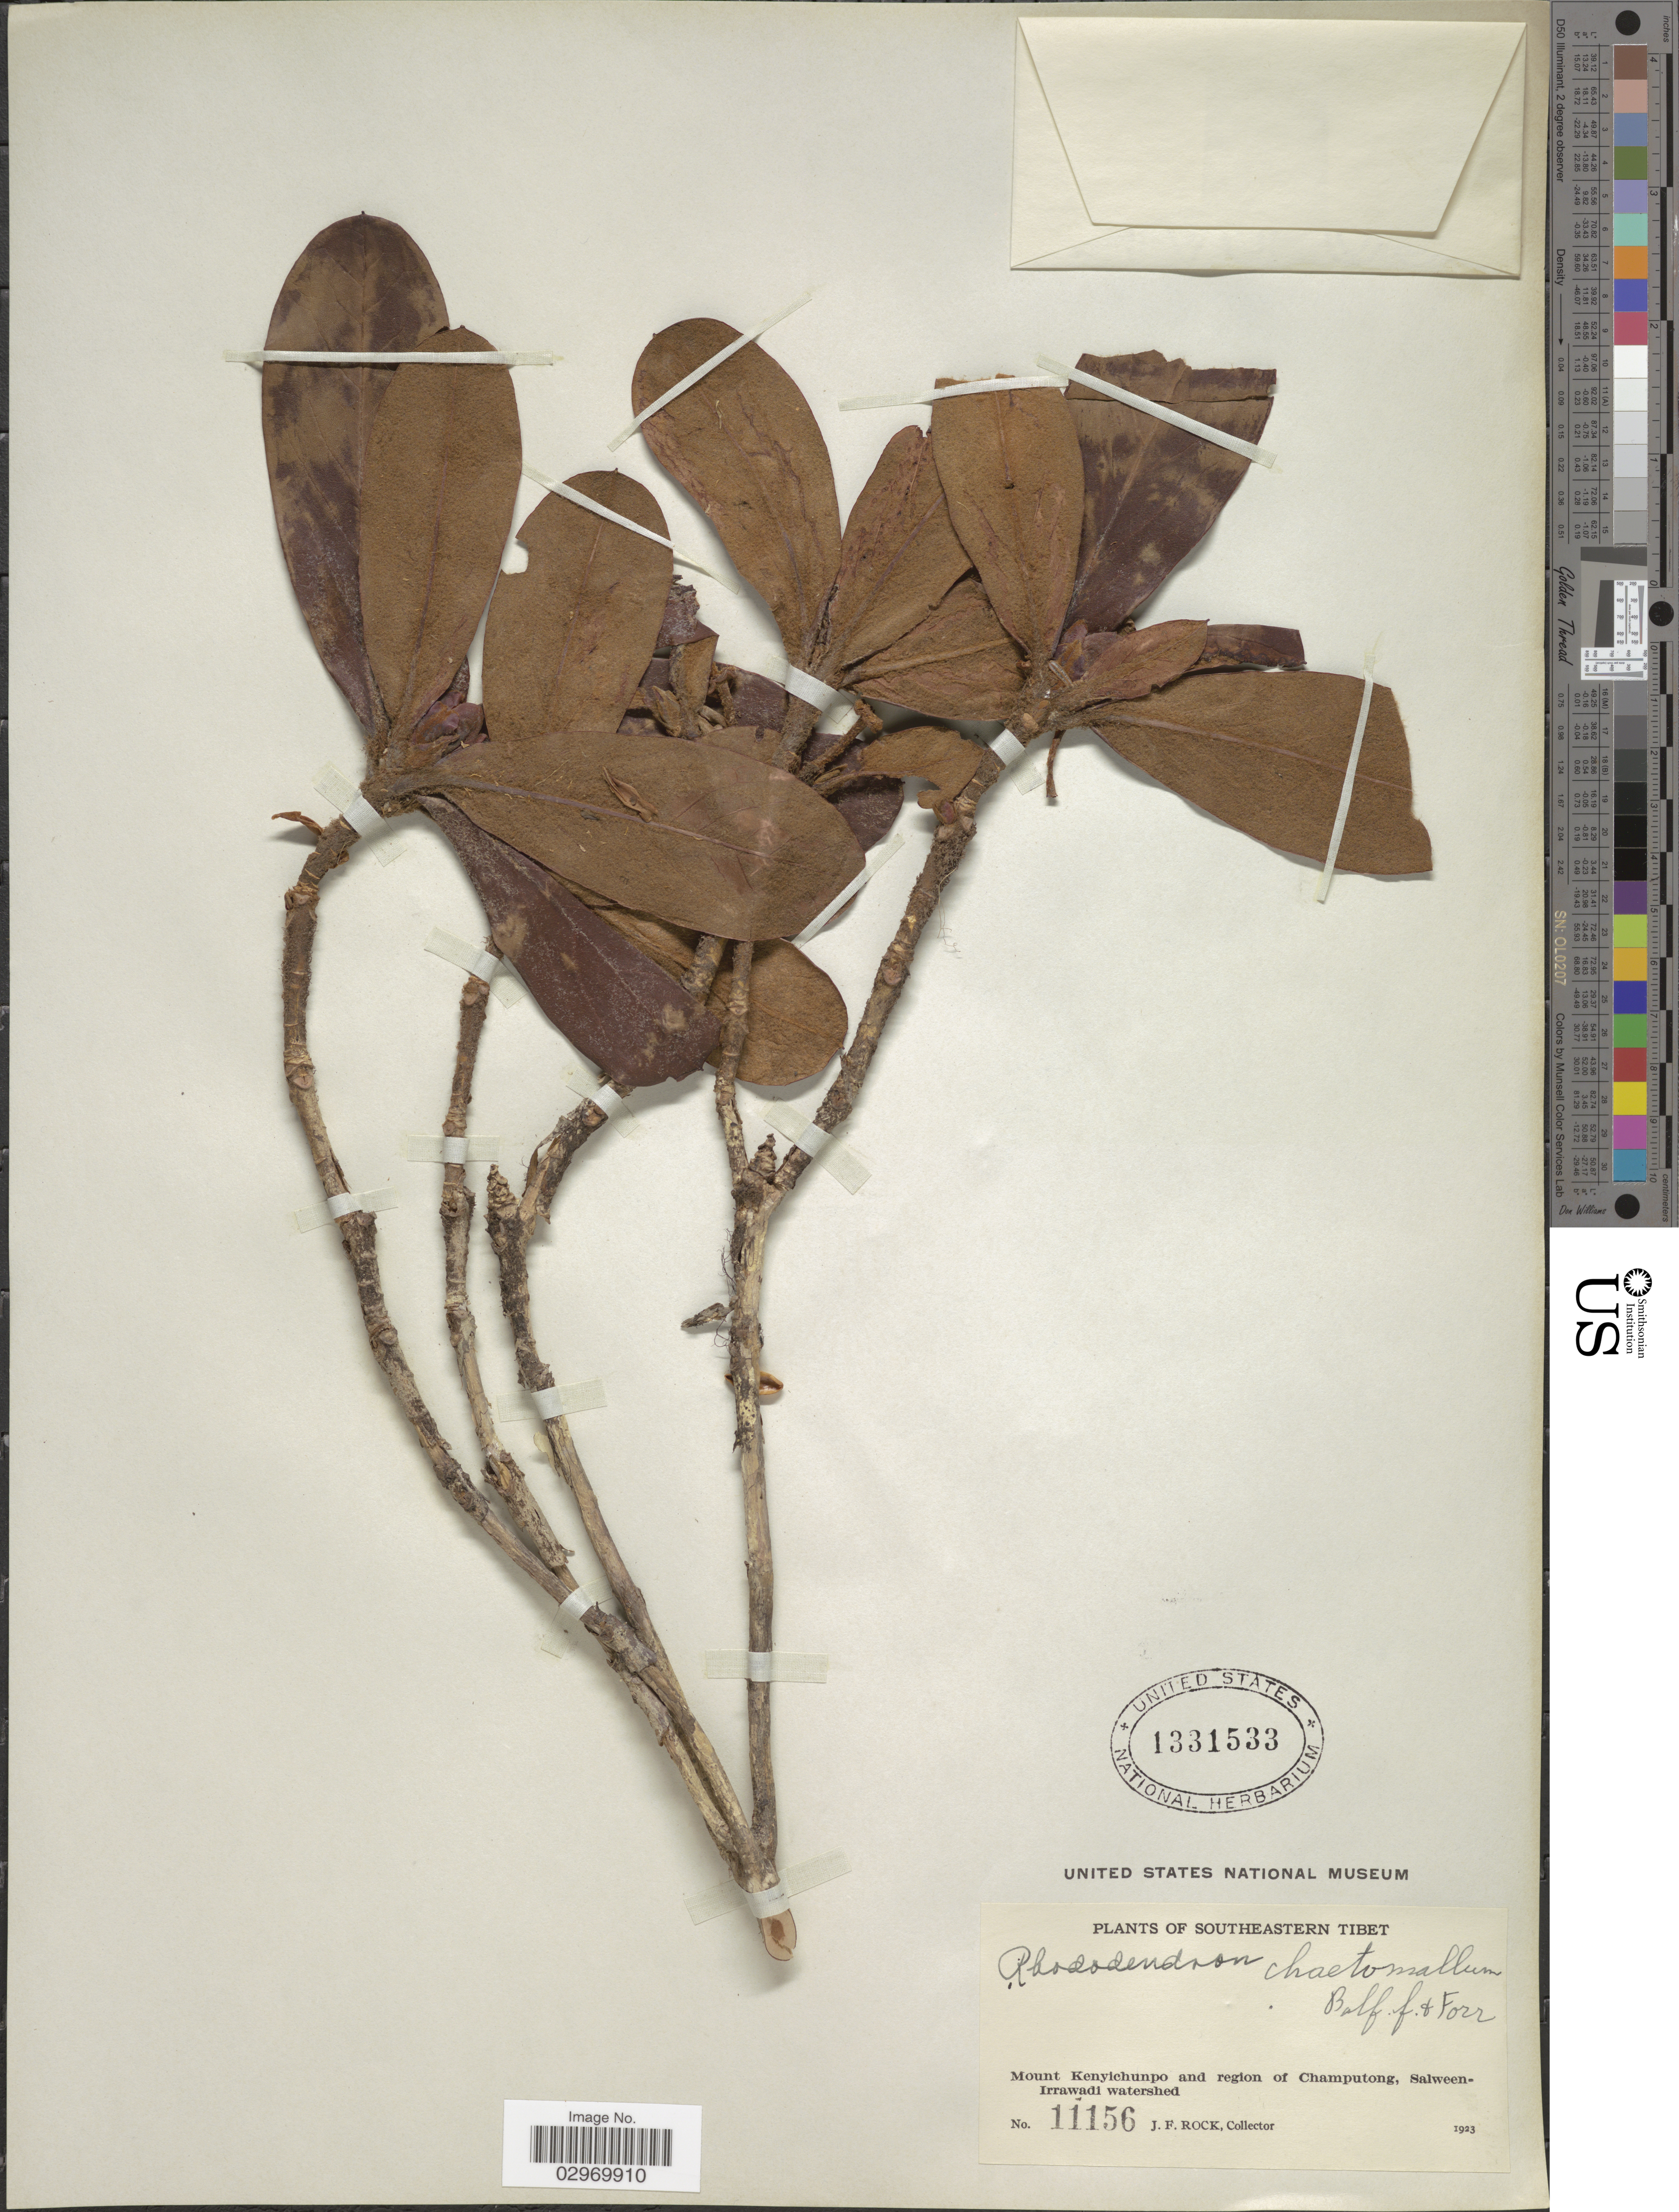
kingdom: Plantae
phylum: Tracheophyta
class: Magnoliopsida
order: Ericales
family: Ericaceae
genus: Rhododendron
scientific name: Rhododendron chaetomallum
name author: Balf. f. & Forrest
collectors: J. Rock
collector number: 11156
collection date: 1923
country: China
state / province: Xizang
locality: Southeastern Tibet, Mount Kenyichunpo and region of Champutong, Salween-Irrawadi watershed.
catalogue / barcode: US 1331533